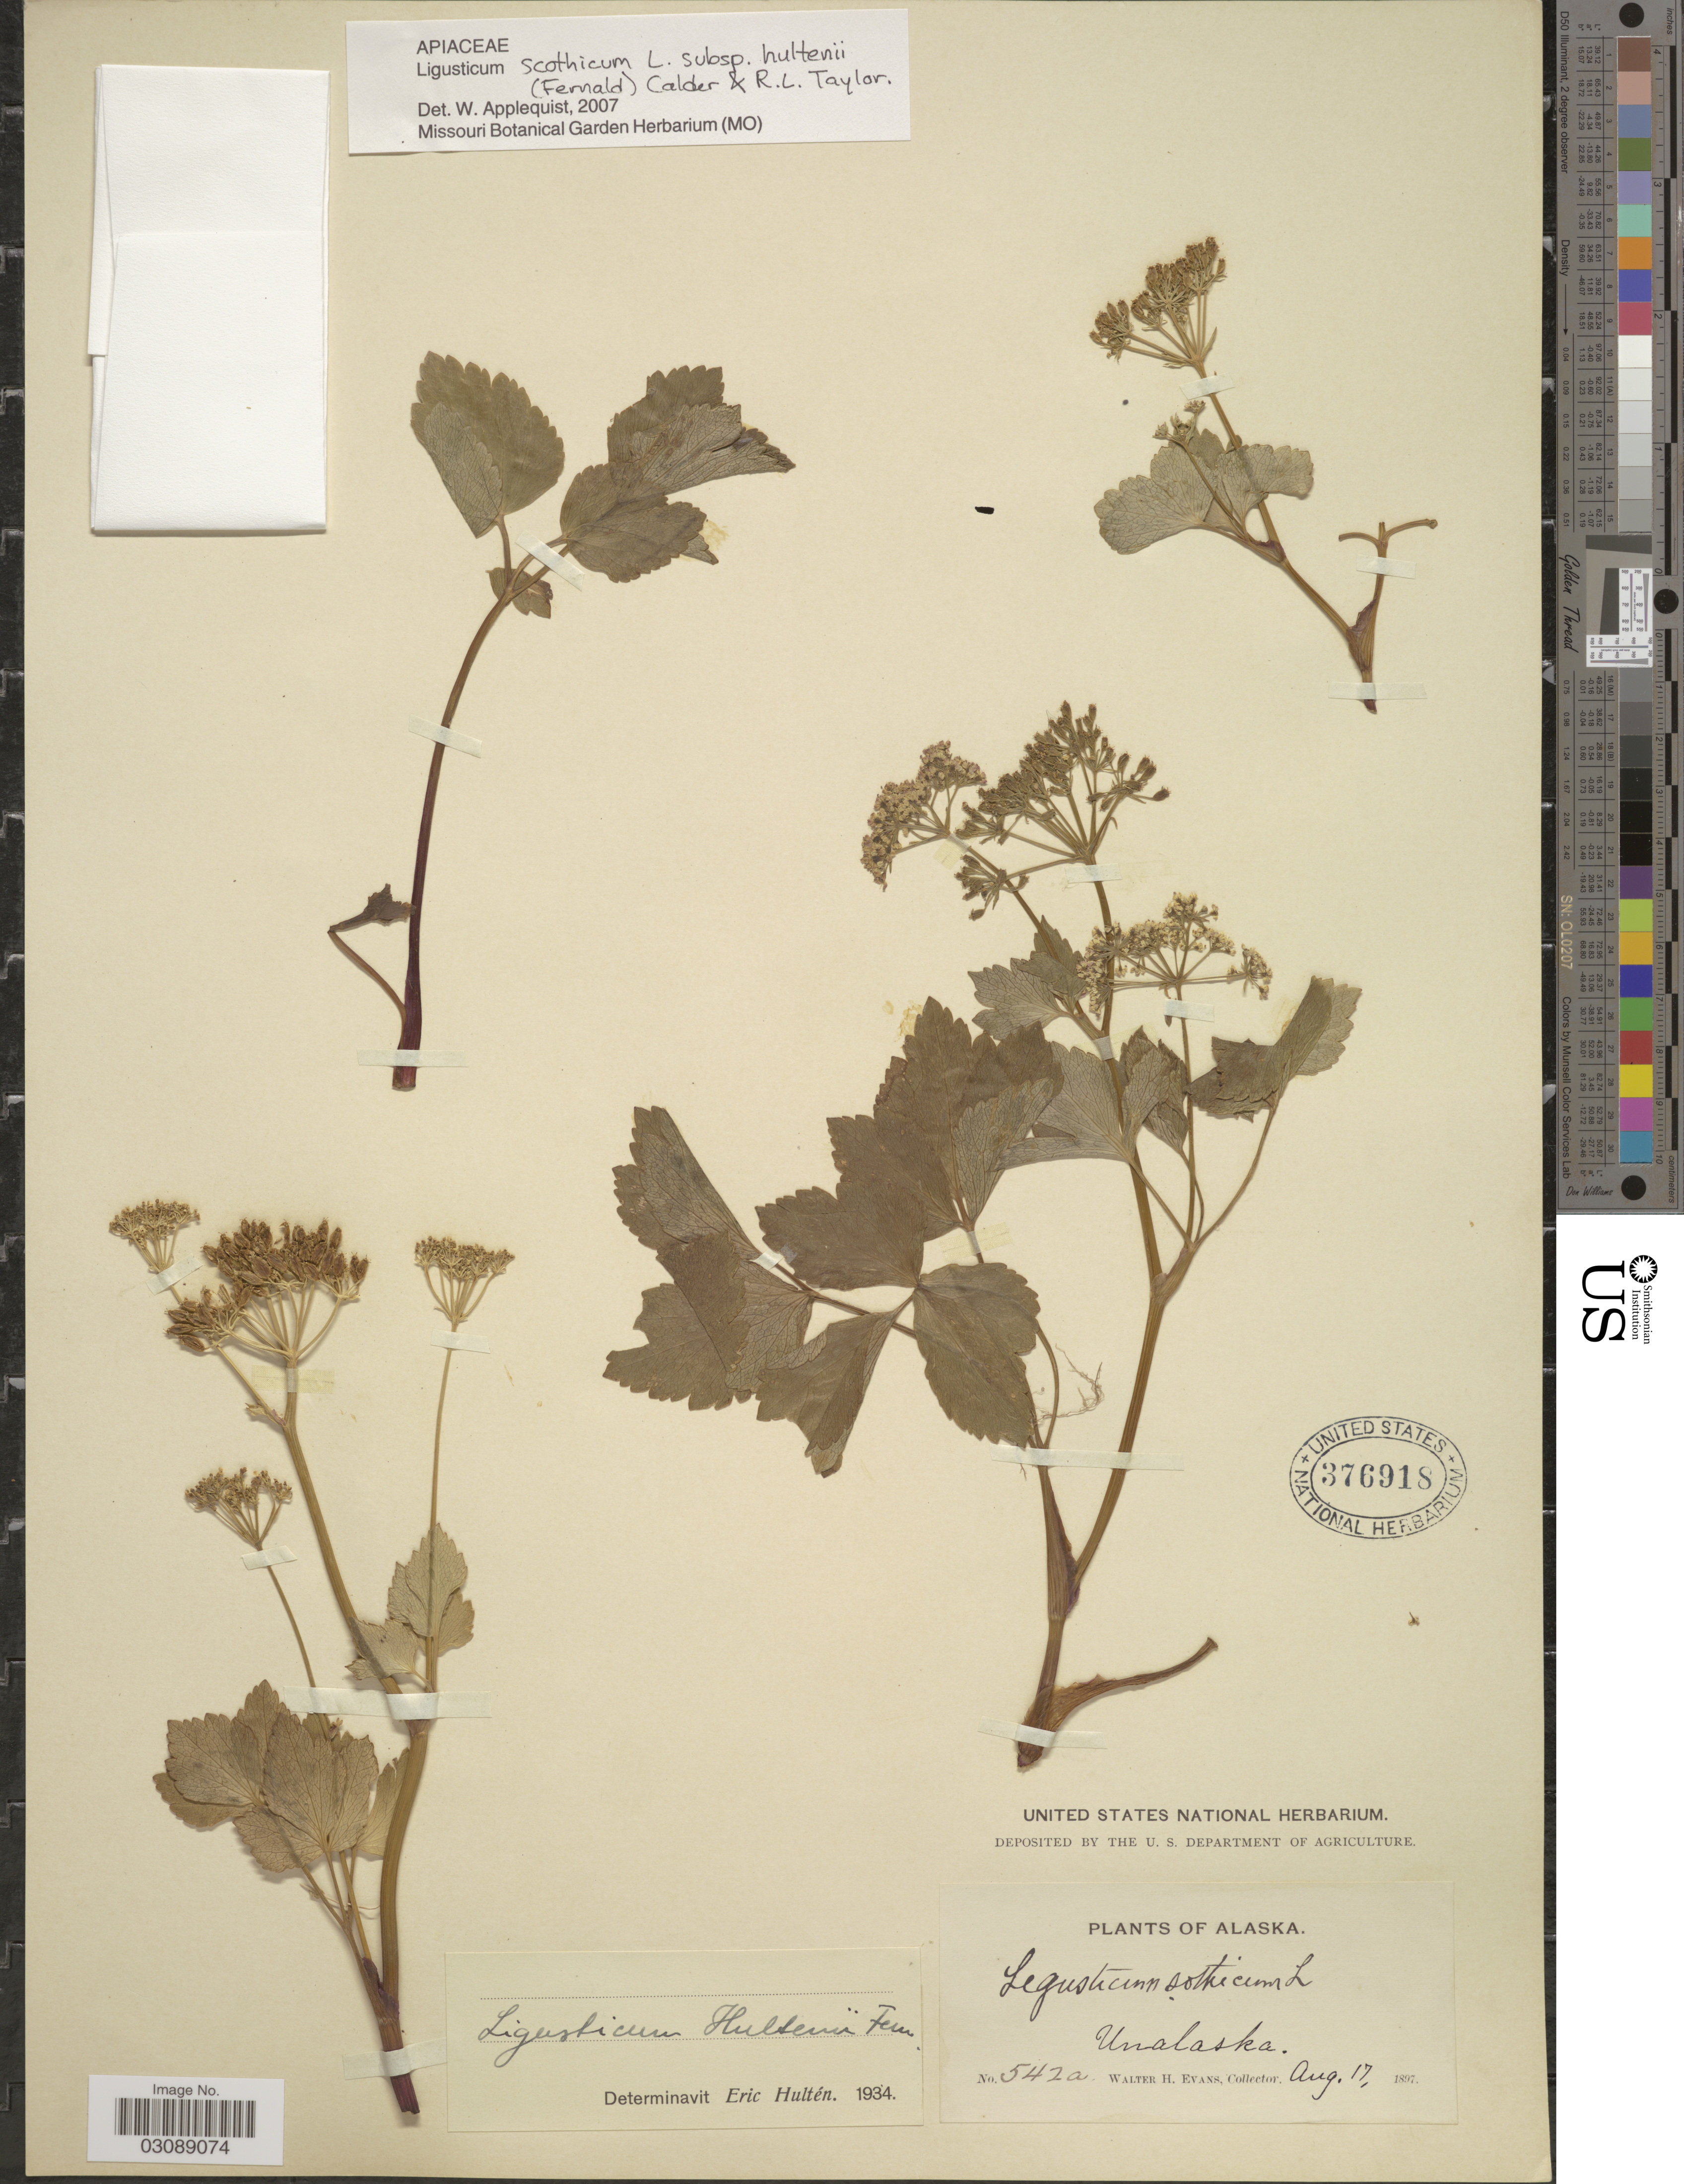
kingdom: Plantae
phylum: Tracheophyta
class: Magnoliopsida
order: Apiales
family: Apiaceae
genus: Ligusticum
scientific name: Ligusticum scoticum subsp. hultenii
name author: (Fernald) Calder & Roy L. Taylor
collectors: W. H. Evans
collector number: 542a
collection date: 1897-08-17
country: United States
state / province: Alaska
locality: Unalaska.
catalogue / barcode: US 376918